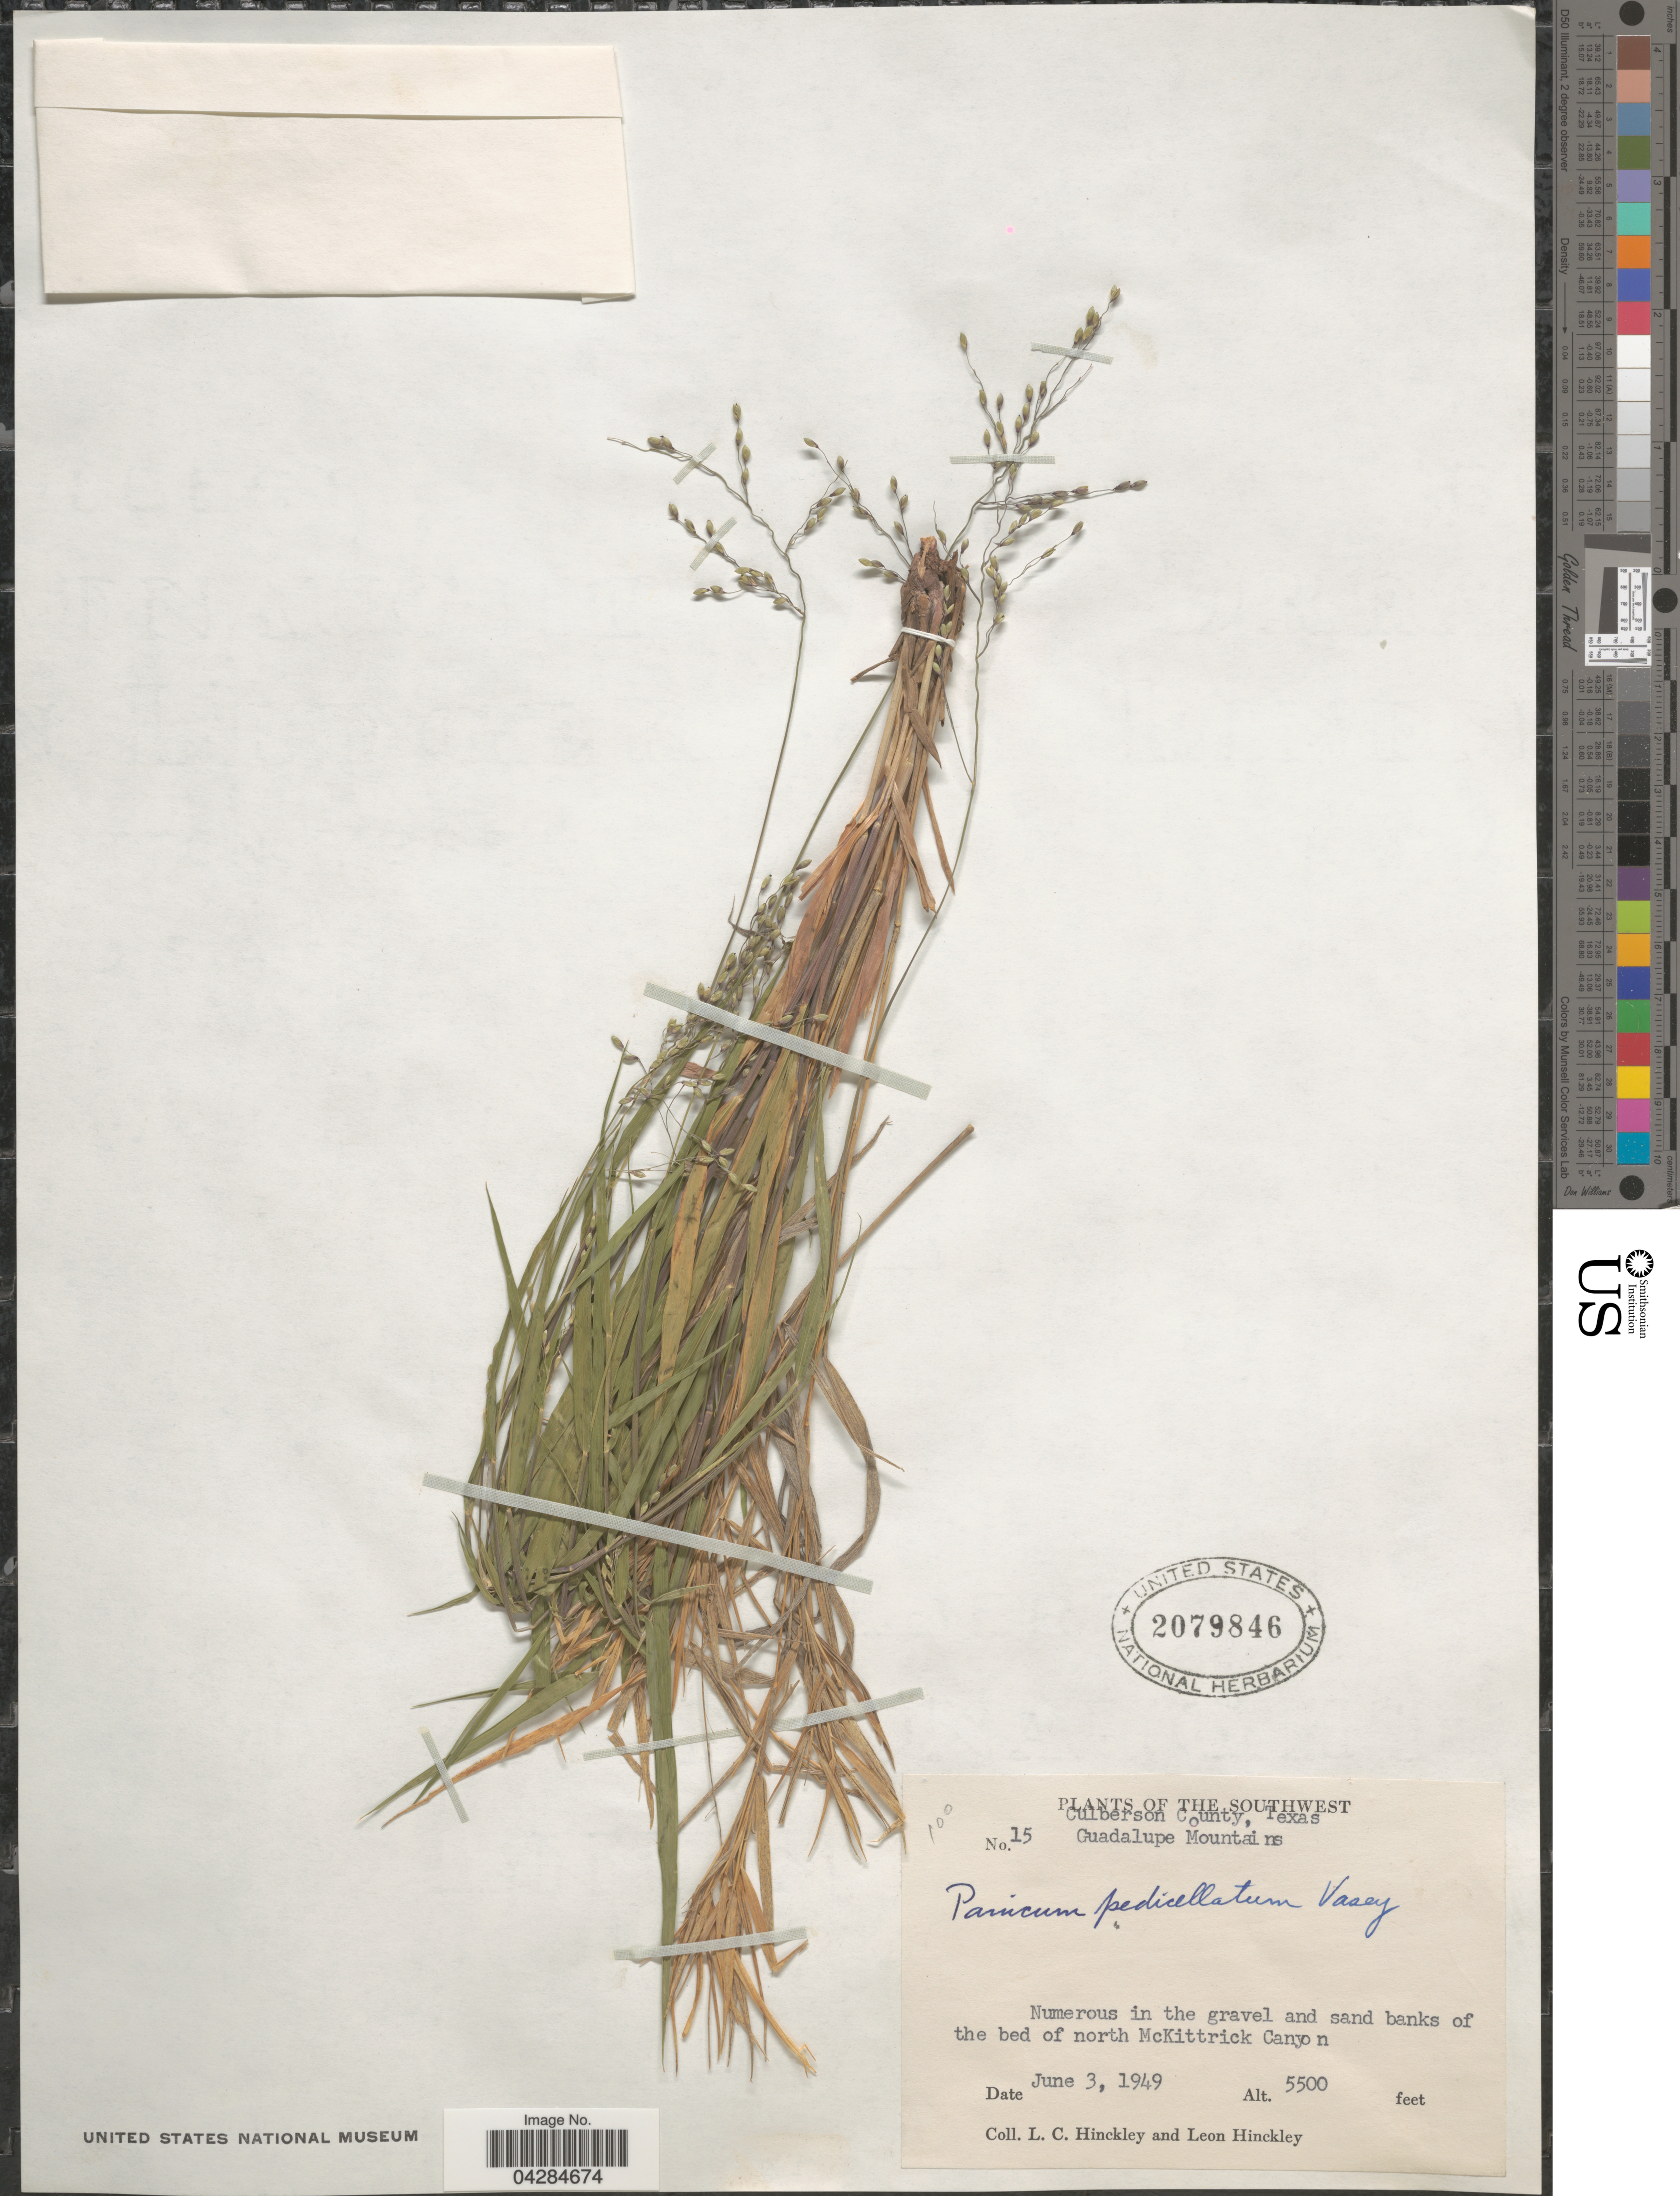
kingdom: Plantae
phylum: Tracheophyta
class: Liliopsida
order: Poales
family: Poaceae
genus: Dichanthelium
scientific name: Dichanthelium pedicellatum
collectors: L. Hinckley & L. Hinckley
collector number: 15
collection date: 1949-06-03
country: United States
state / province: Texas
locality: The Southwest. Culberson County. Guadalupe Mountains. Numerous in the gravel and sand banks of the bed of north McKittrick Canyon.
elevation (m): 1676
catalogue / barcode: US 2079846